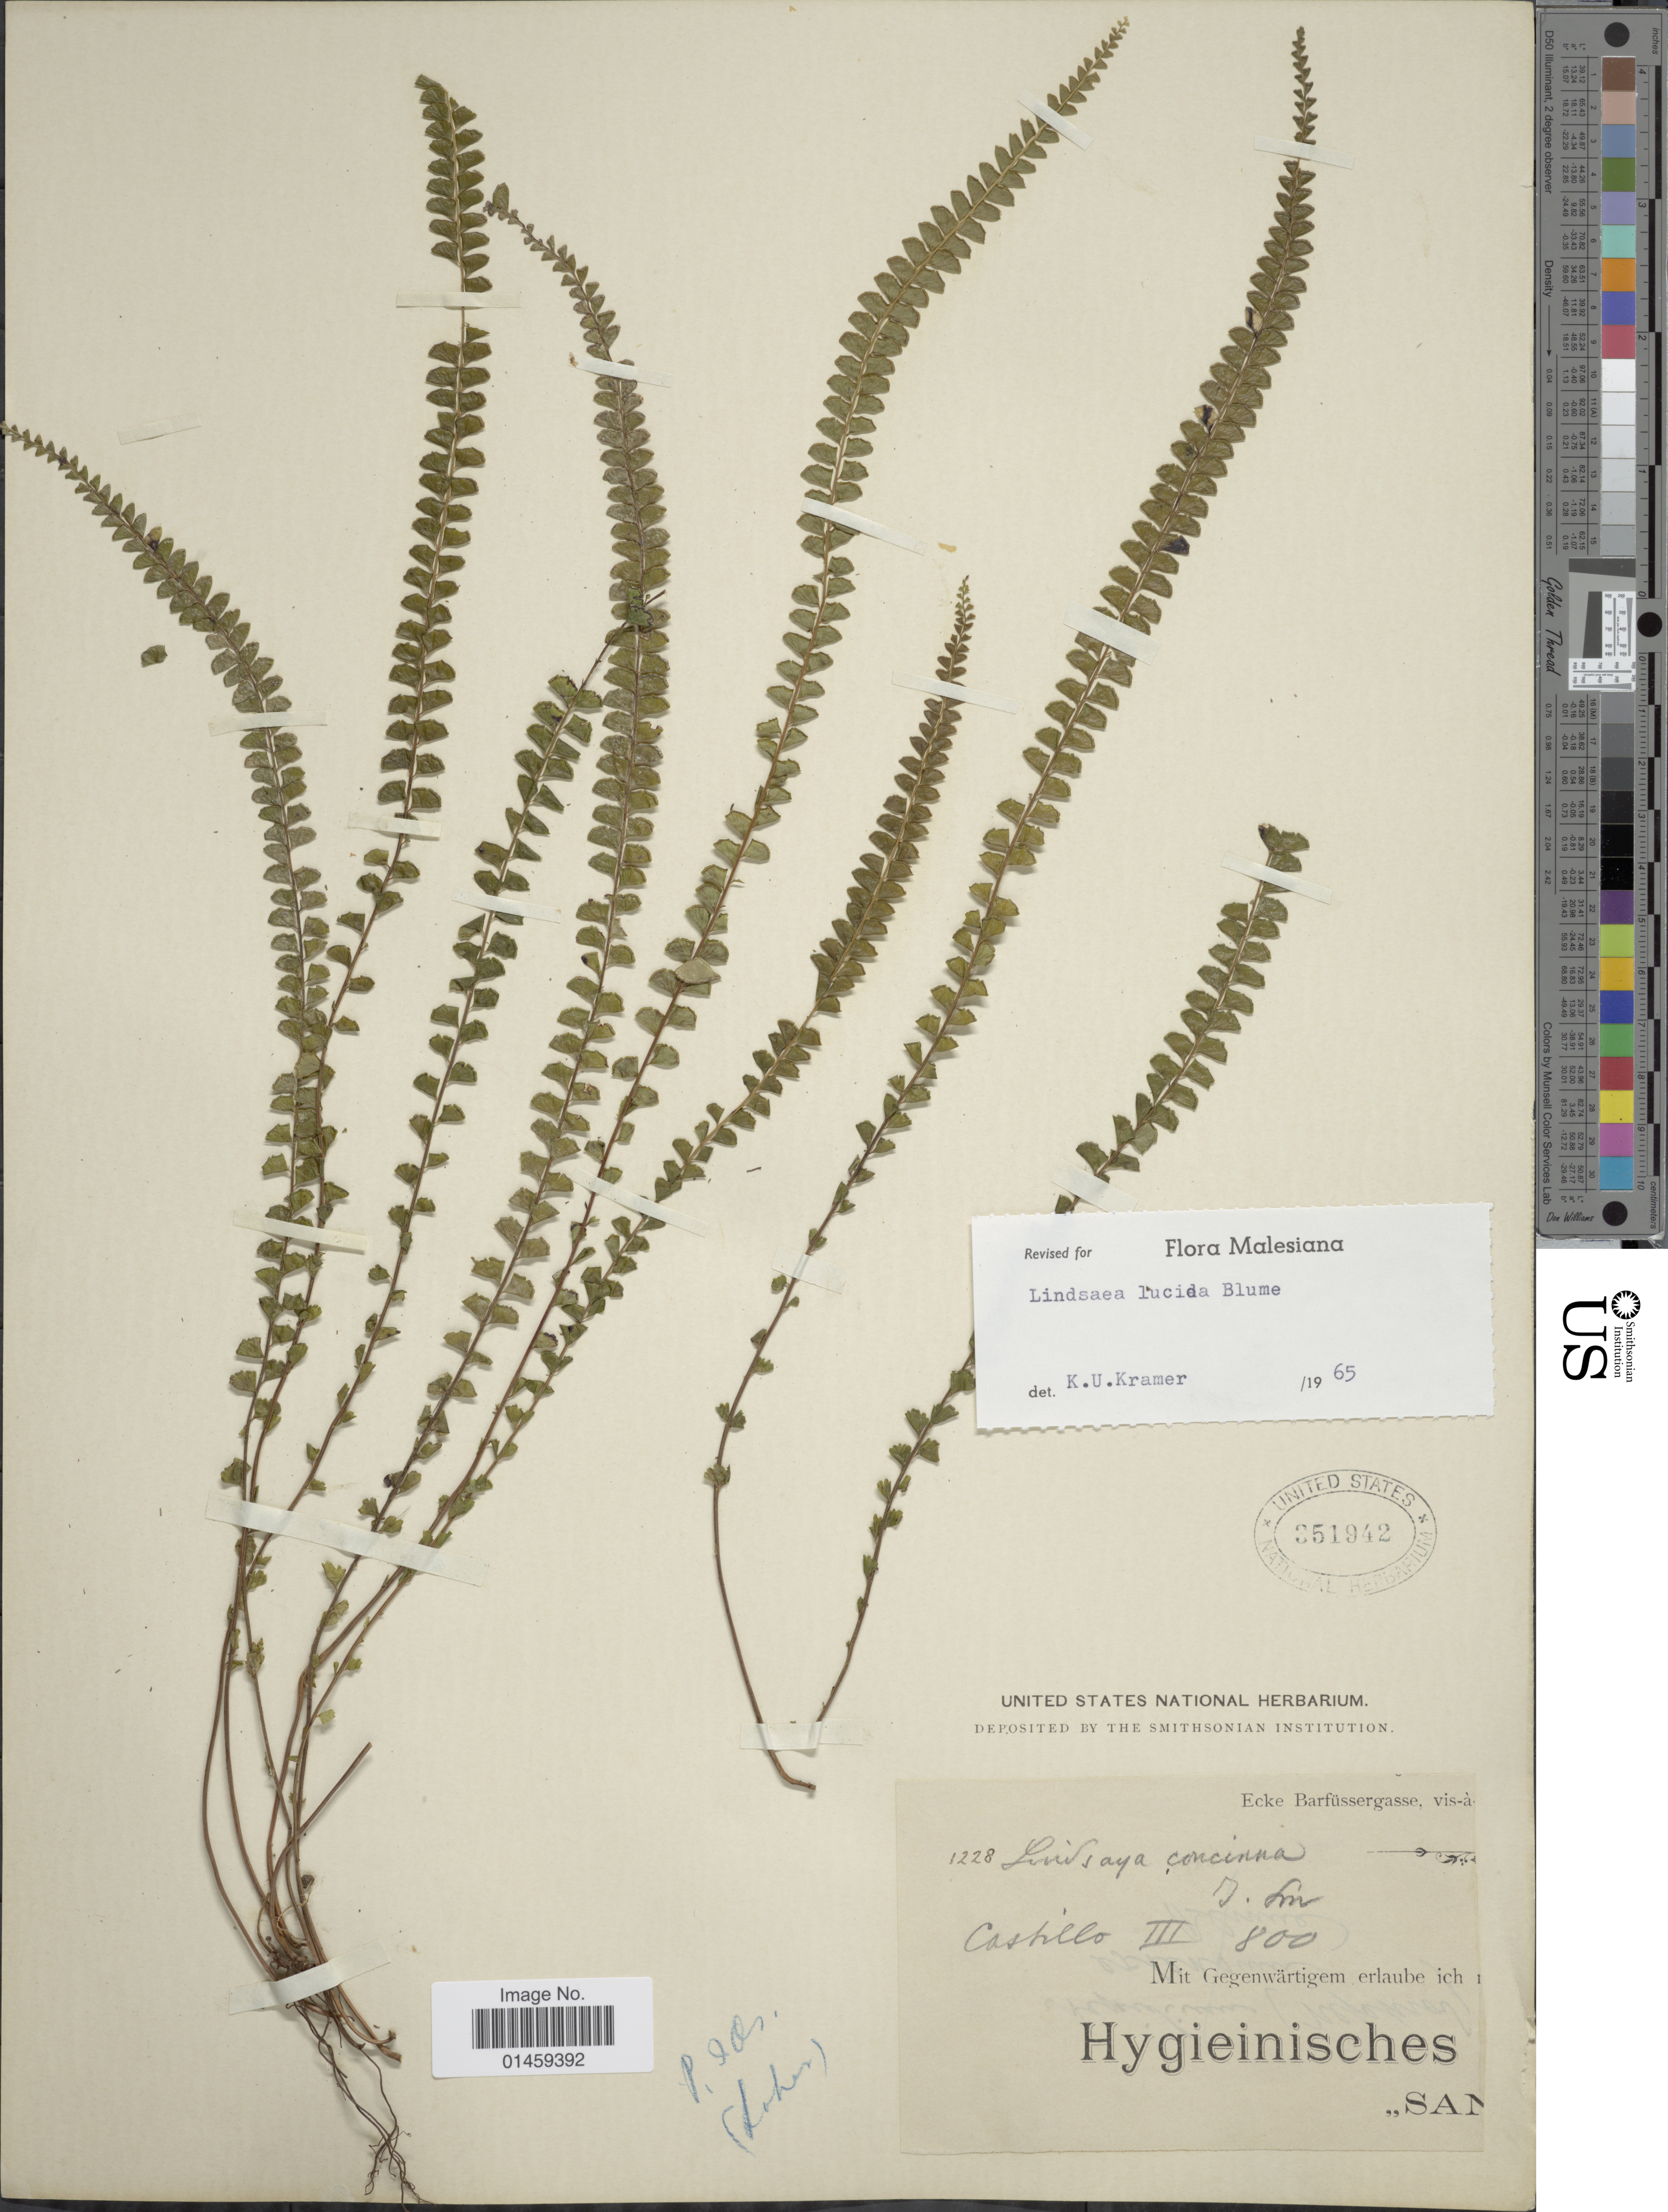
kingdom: Plantae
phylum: Tracheophyta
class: Polypodiopsida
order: Polypodiales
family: Lindsaeaceae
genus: Lindsaea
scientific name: Lindsaea lucida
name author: Blume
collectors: E. Barfussergasse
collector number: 1228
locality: Mit Gegenwartigem erlaube ich. Hygienisches. ,,San. [interpreted]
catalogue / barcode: US 351942